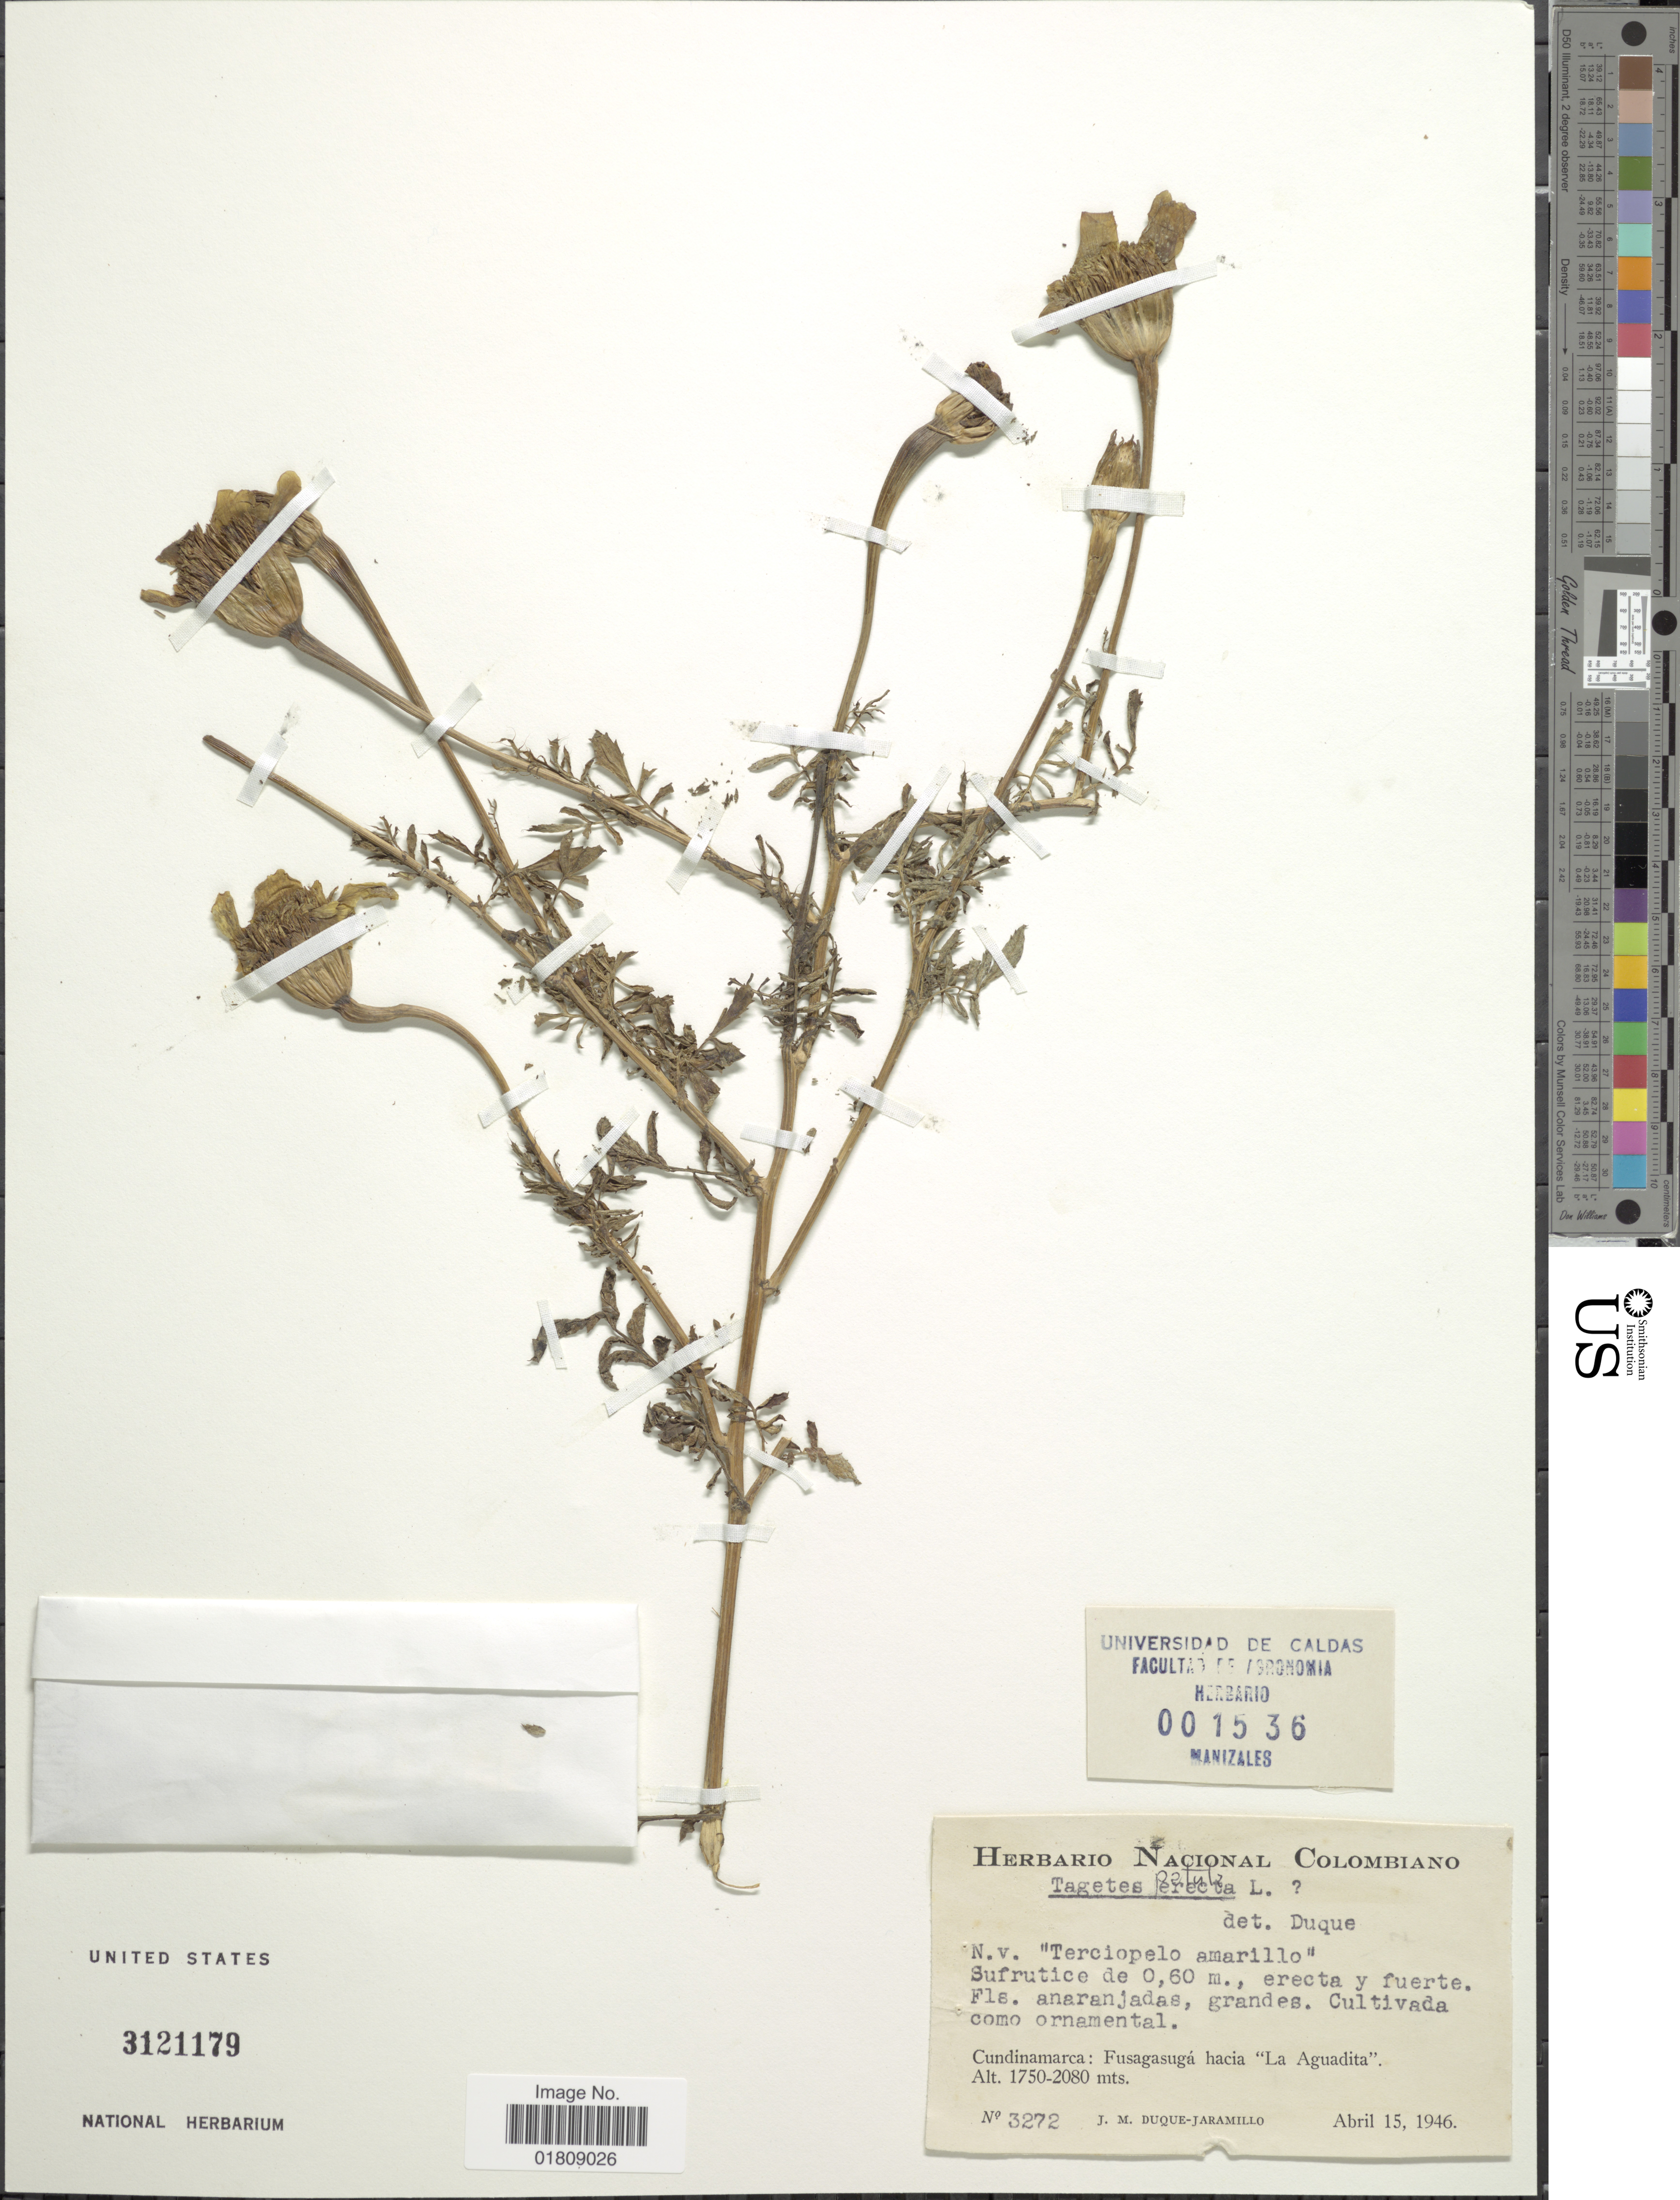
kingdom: Plantae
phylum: Tracheophyta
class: Magnoliopsida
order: Asterales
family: Asteraceae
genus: Tagetes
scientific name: Tagetes patula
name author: L.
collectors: J. M. Duque Jaramillo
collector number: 3272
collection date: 1946-04-15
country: Colombia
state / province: Cundinamarca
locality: Fusugasuga hacia La Aguadita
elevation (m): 1750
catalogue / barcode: US 3121179